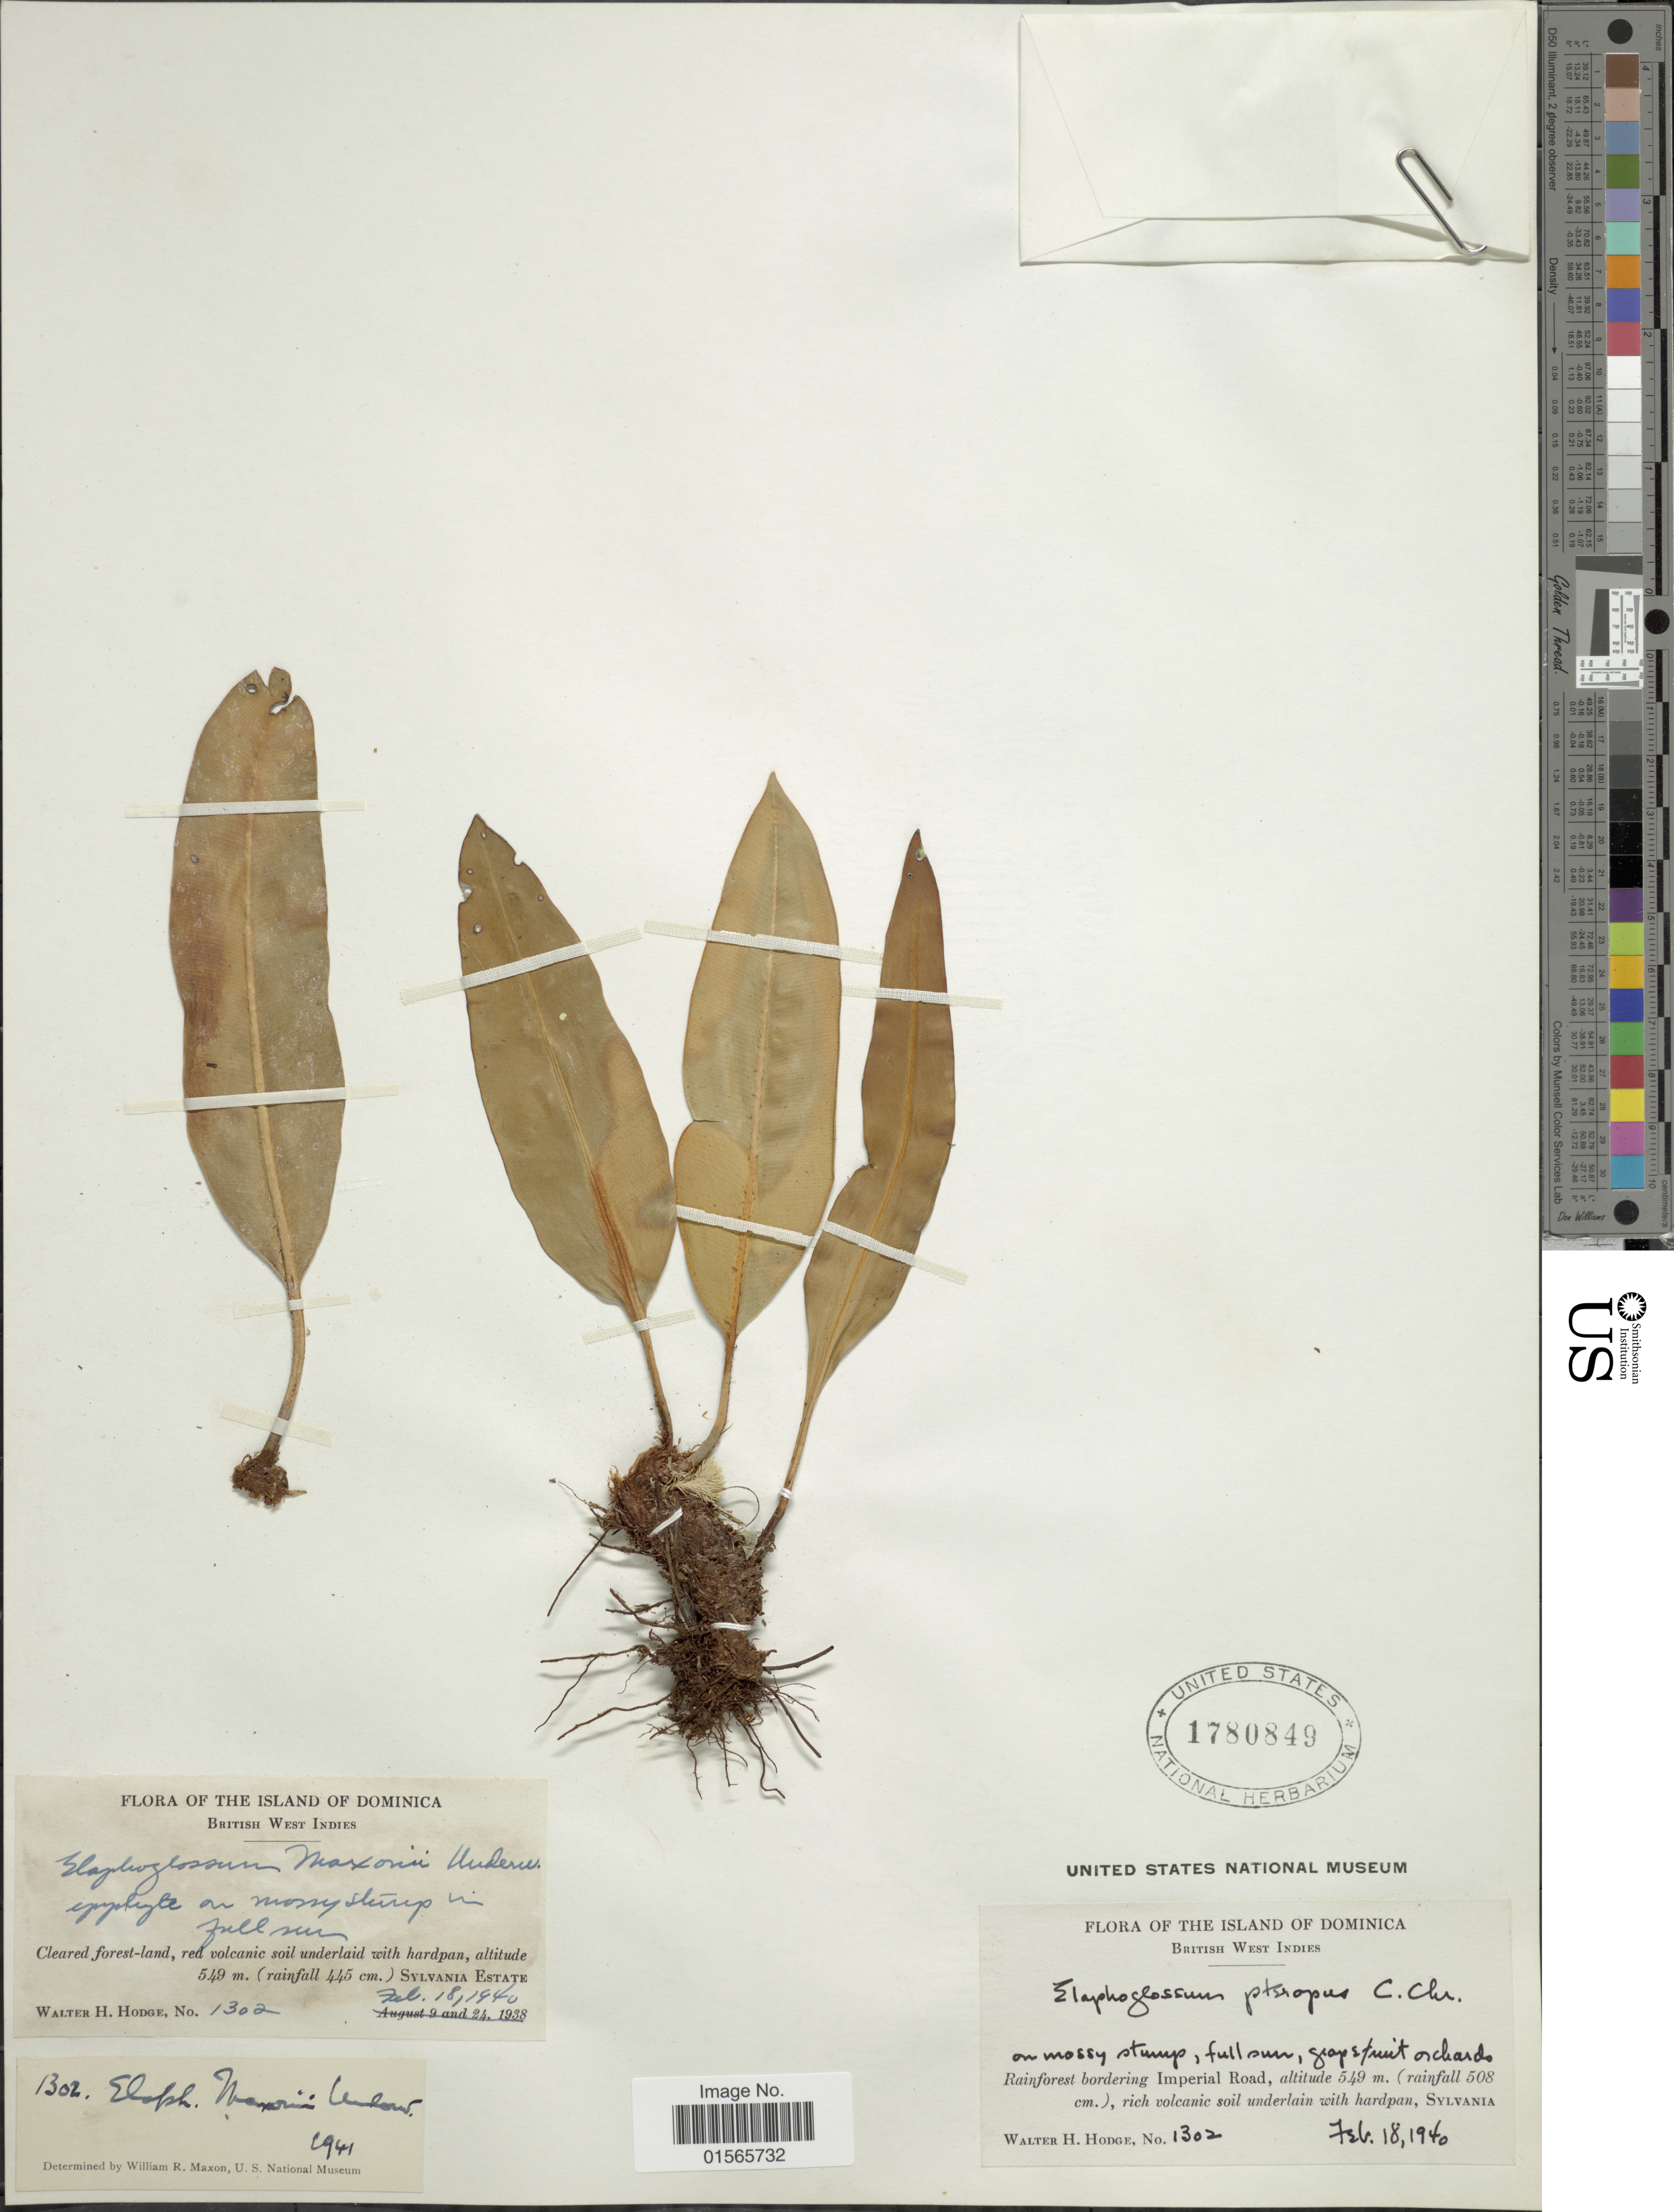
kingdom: Plantae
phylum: Tracheophyta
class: Polypodiopsida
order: Polypodiales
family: Dryopteridaceae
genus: Elaphoglossum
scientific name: Elaphoglossum maxonii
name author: Underw. ex C.V. Morton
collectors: W. Hodge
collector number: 1302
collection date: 1940-02-18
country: Dominica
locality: The Island of Dominica, British West Indies, Rainforest bordering Imperial Road, rich volcanic soil underlain with hardpan, Sylvania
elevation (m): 549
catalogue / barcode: US 1780849